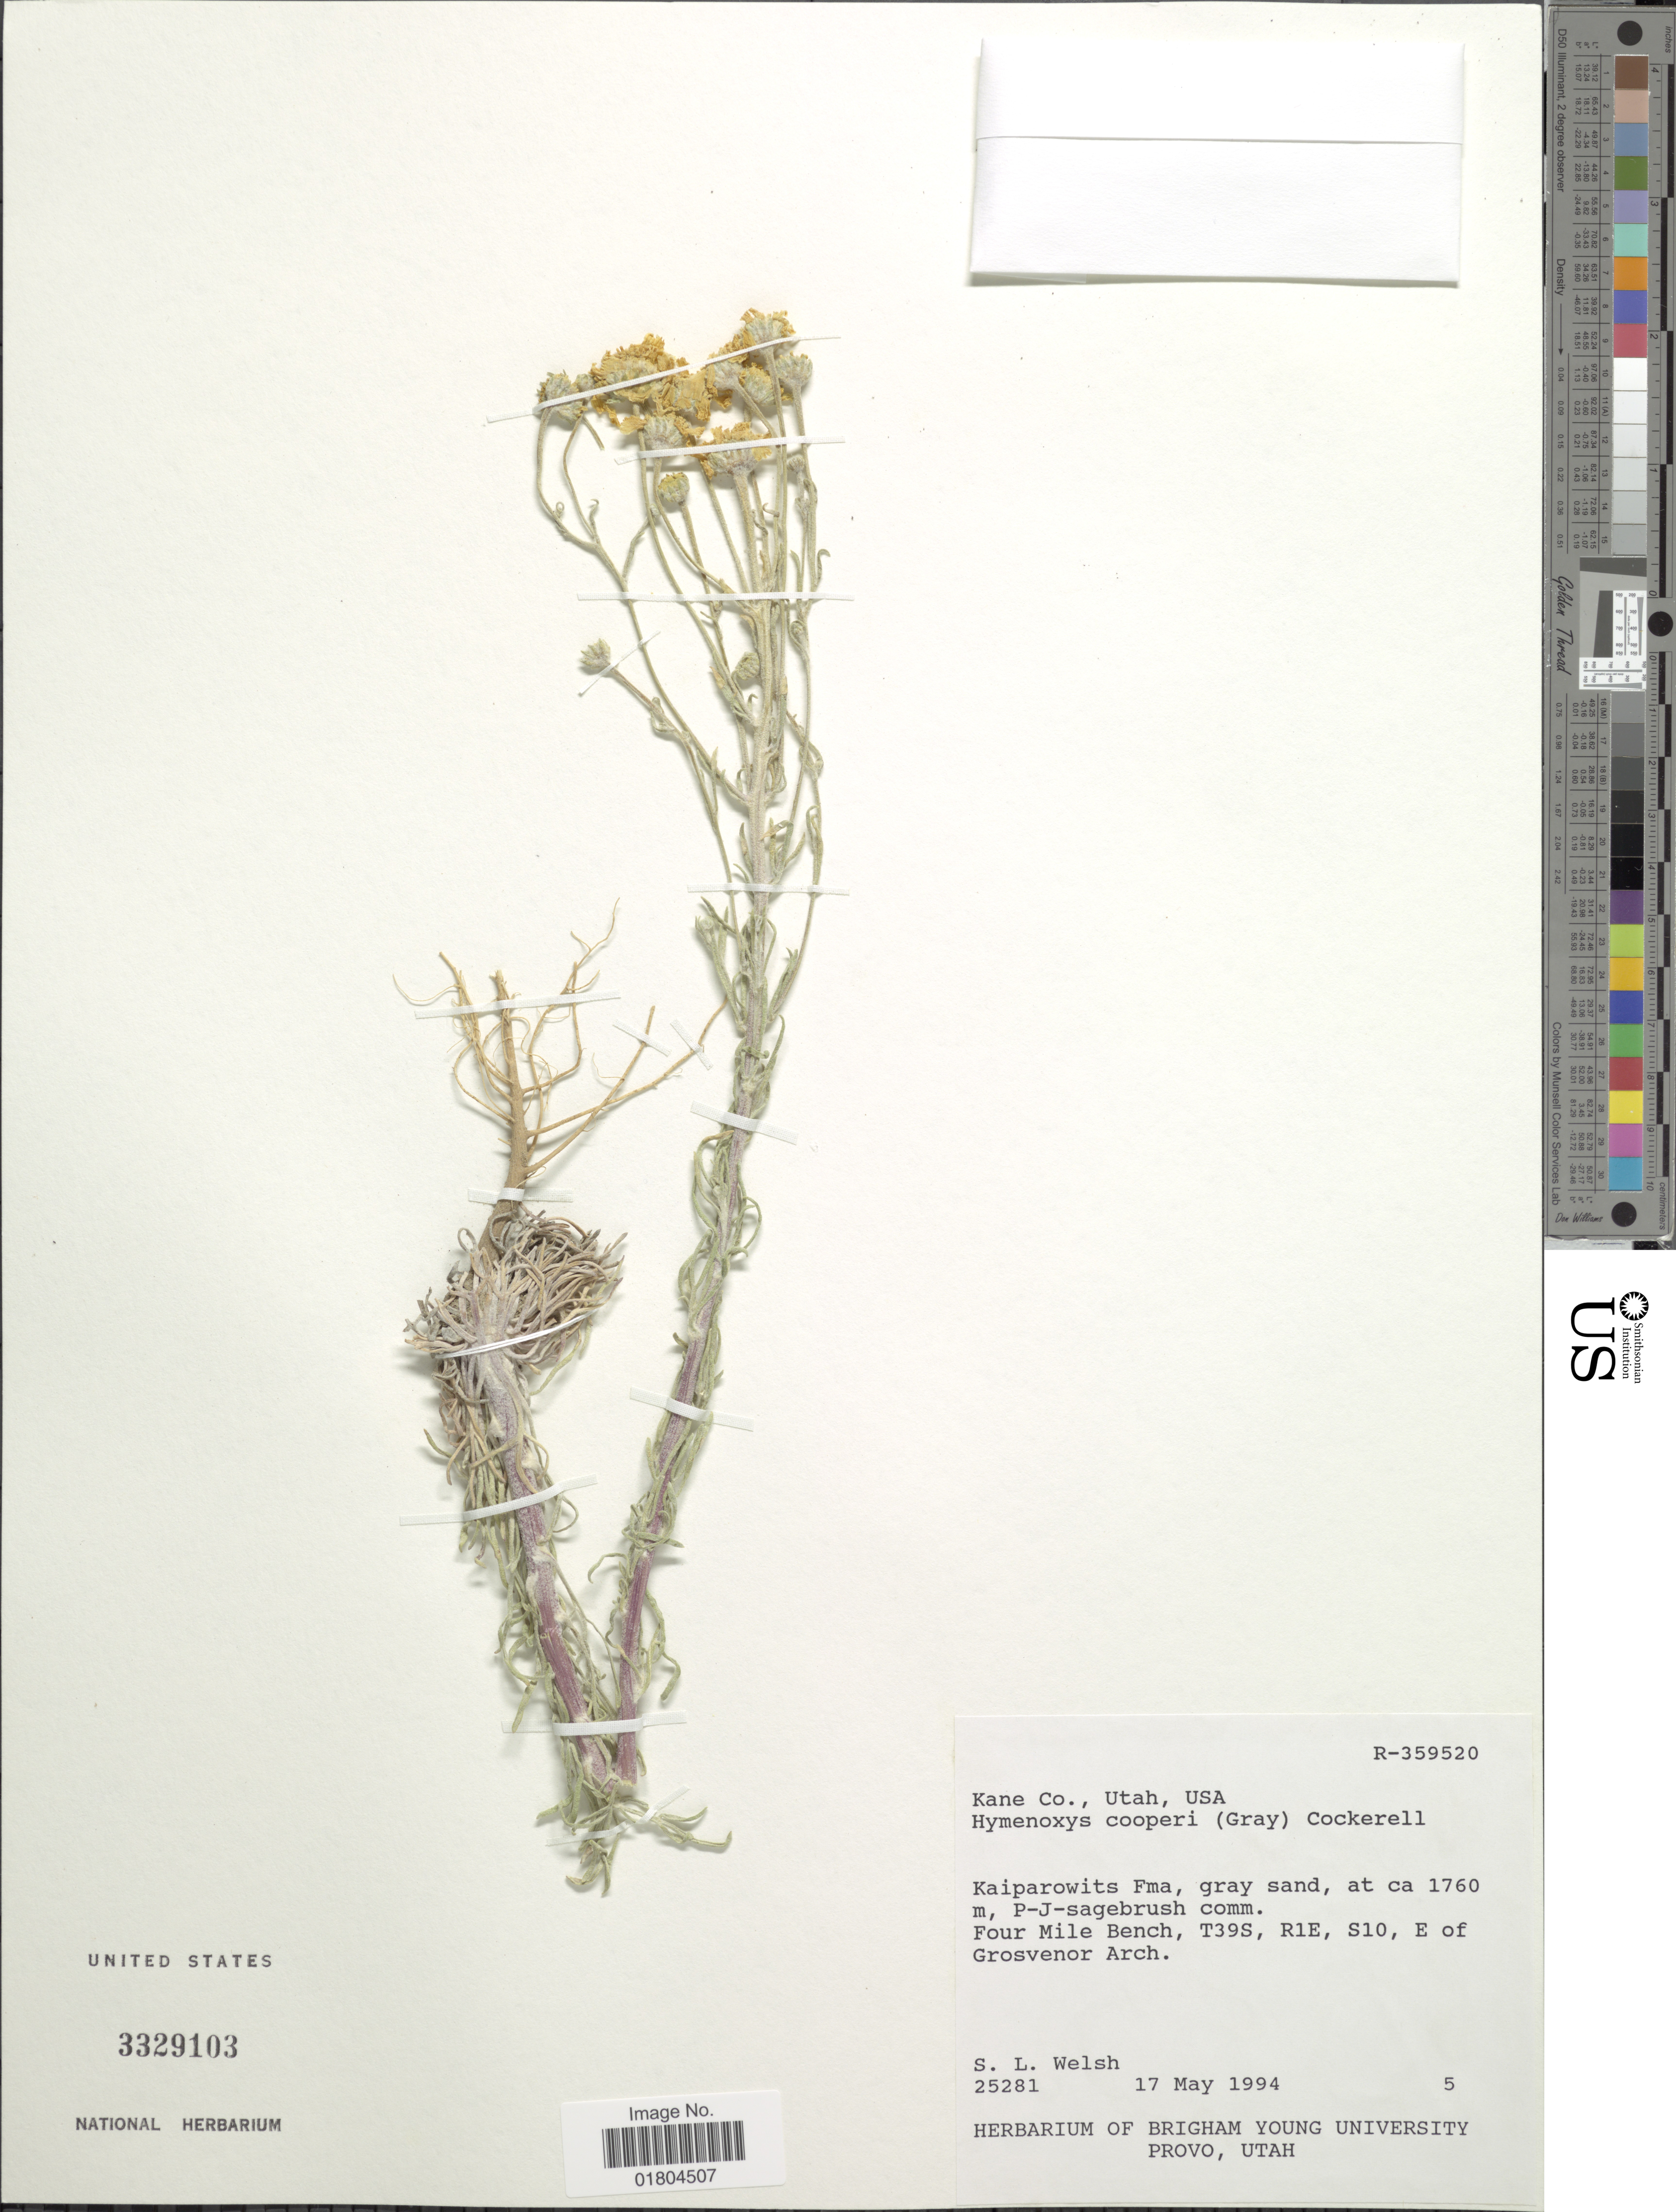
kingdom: Plantae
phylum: Tracheophyta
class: Magnoliopsida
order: Asterales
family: Asteraceae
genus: Hymenoxys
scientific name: Hymenoxys cooperi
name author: (A. Gray) Cockerell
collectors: S. Welsh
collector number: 25281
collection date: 1994-05-17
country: United States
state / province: Utah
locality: Kane Co., Kaiparowits Fma, Four Mile Bench, T39S, R1E, S10, E of Grosvenor Arch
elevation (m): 1760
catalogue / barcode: US 3329103